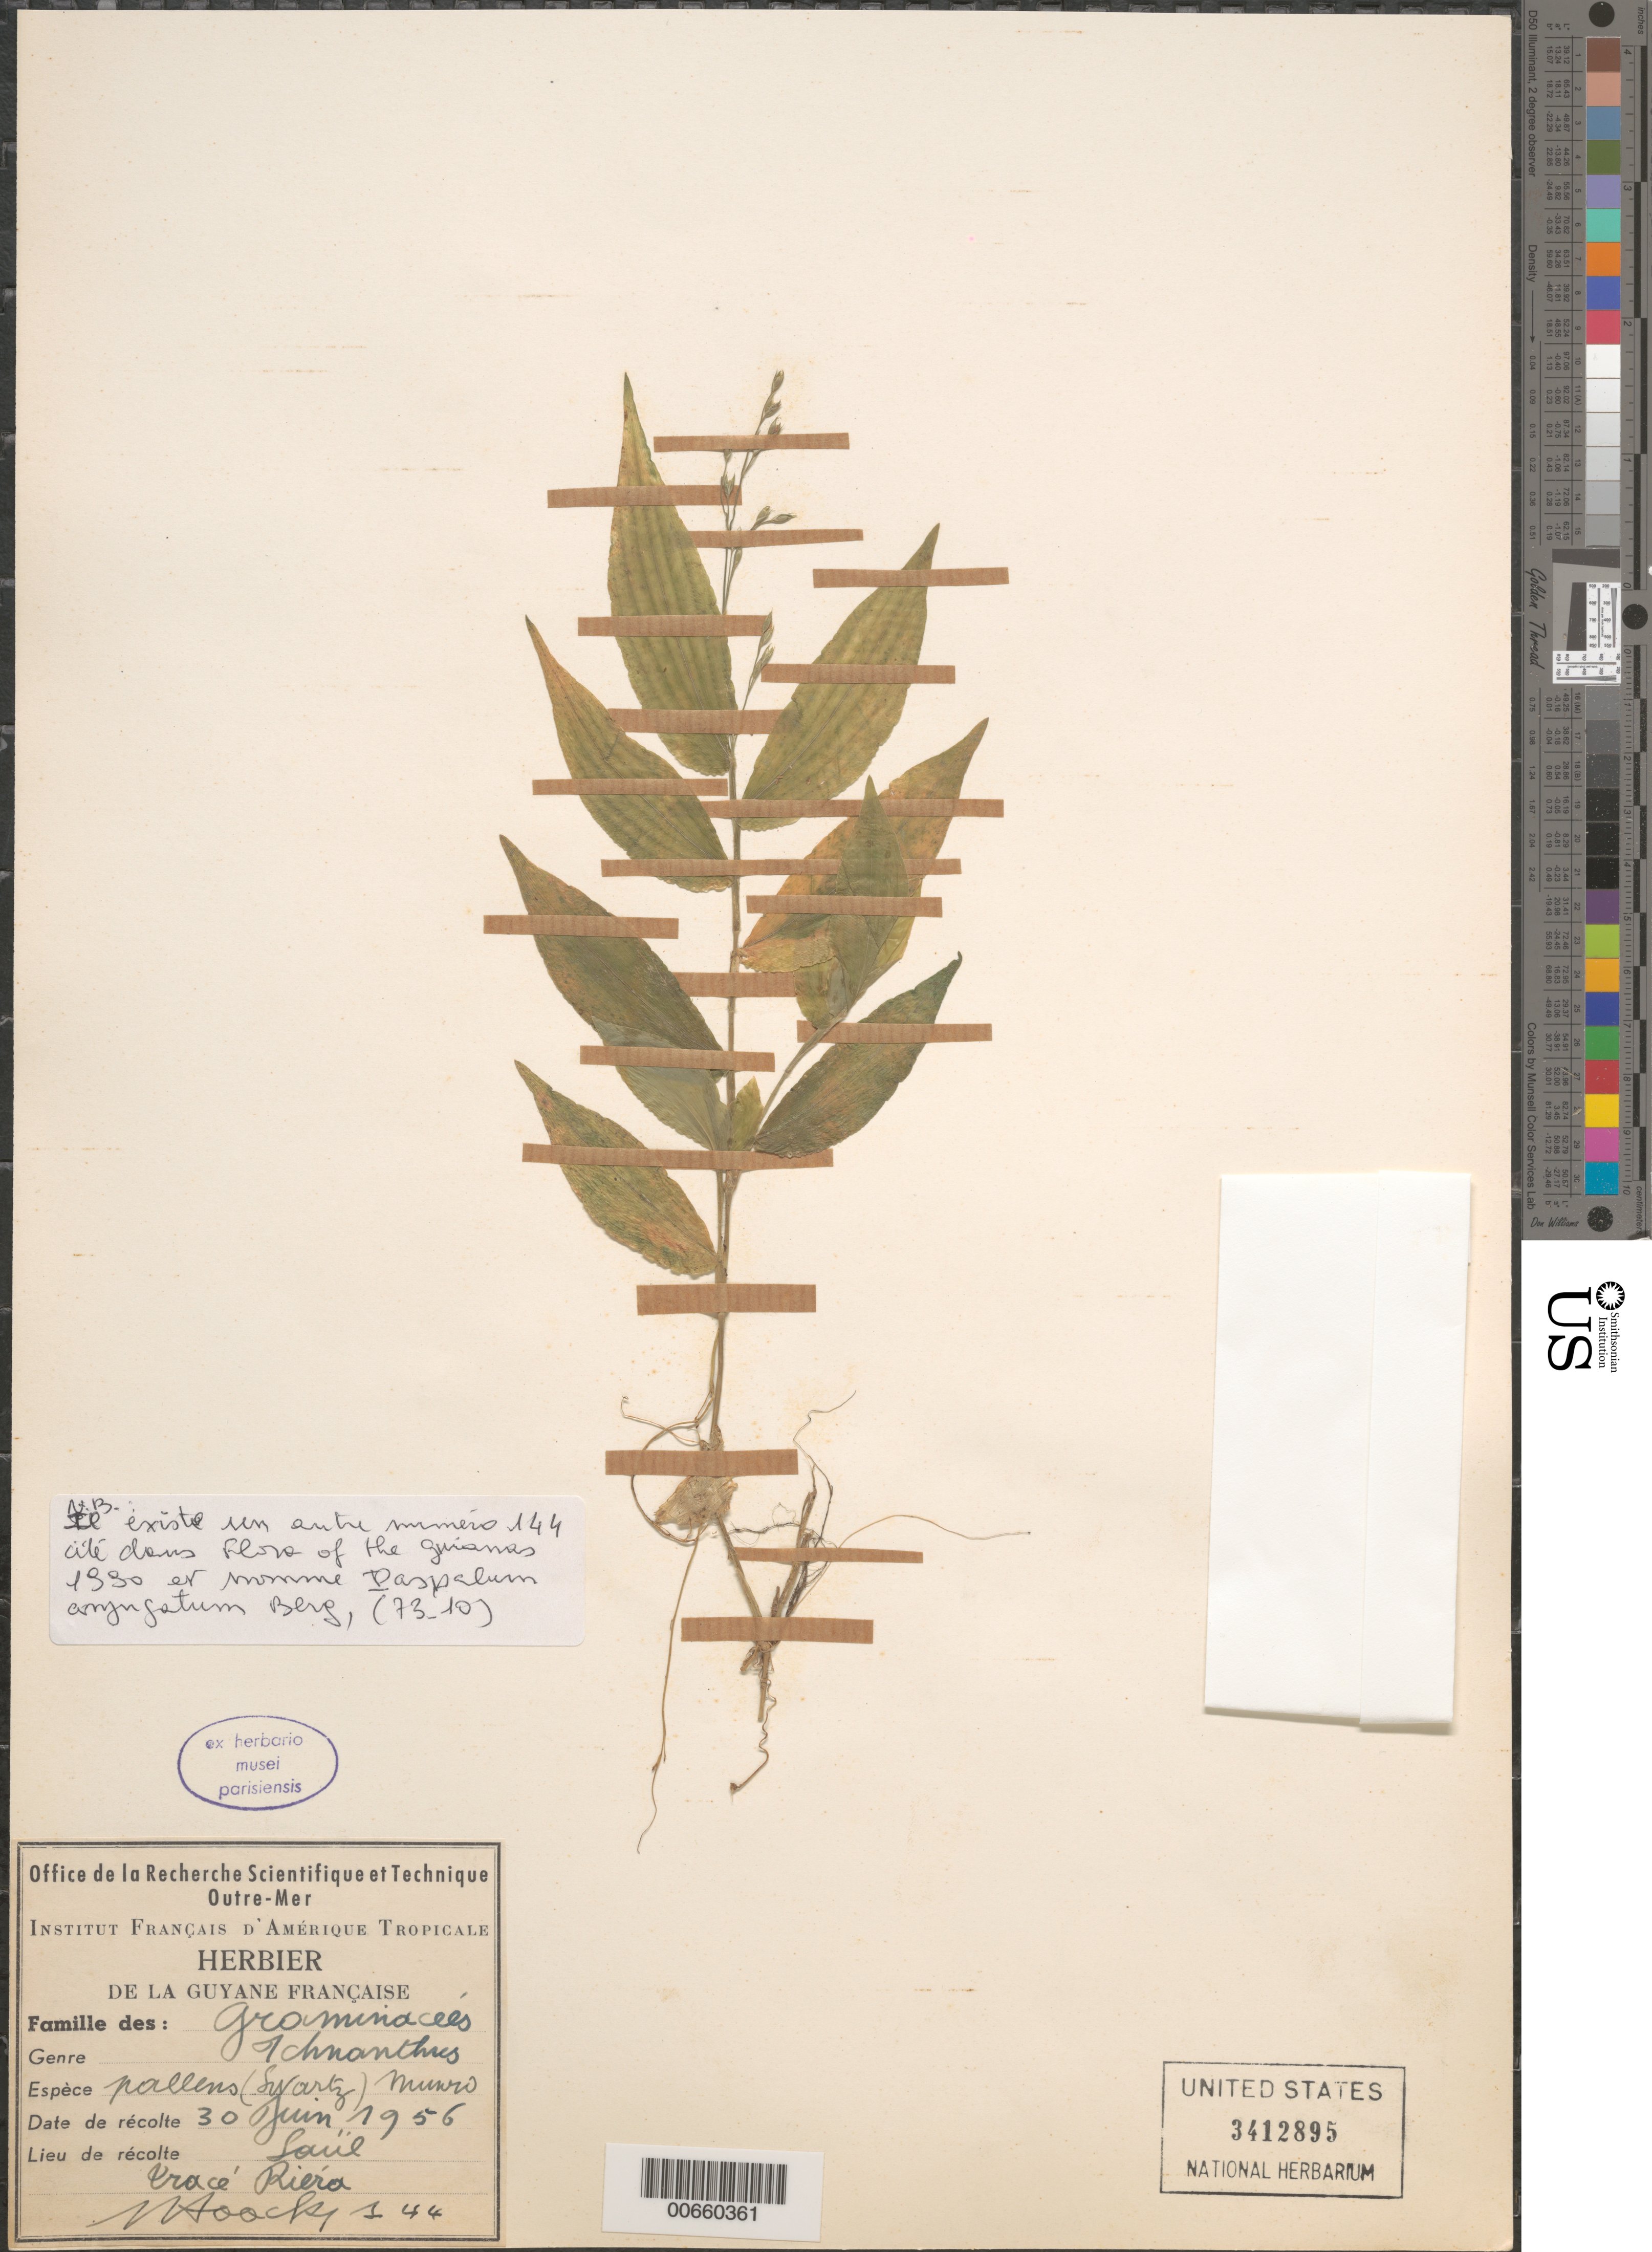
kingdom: Plantae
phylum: Tracheophyta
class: Liliopsida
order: Poales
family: Poaceae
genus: Ichnanthus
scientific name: Ichnanthus pallens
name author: (Sw.) Munro ex Benth.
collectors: J. Hoock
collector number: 144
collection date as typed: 30-Jun-56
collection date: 1956-06-30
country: French Guiana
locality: Saül, Tracé Riéra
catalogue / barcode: US 3412895